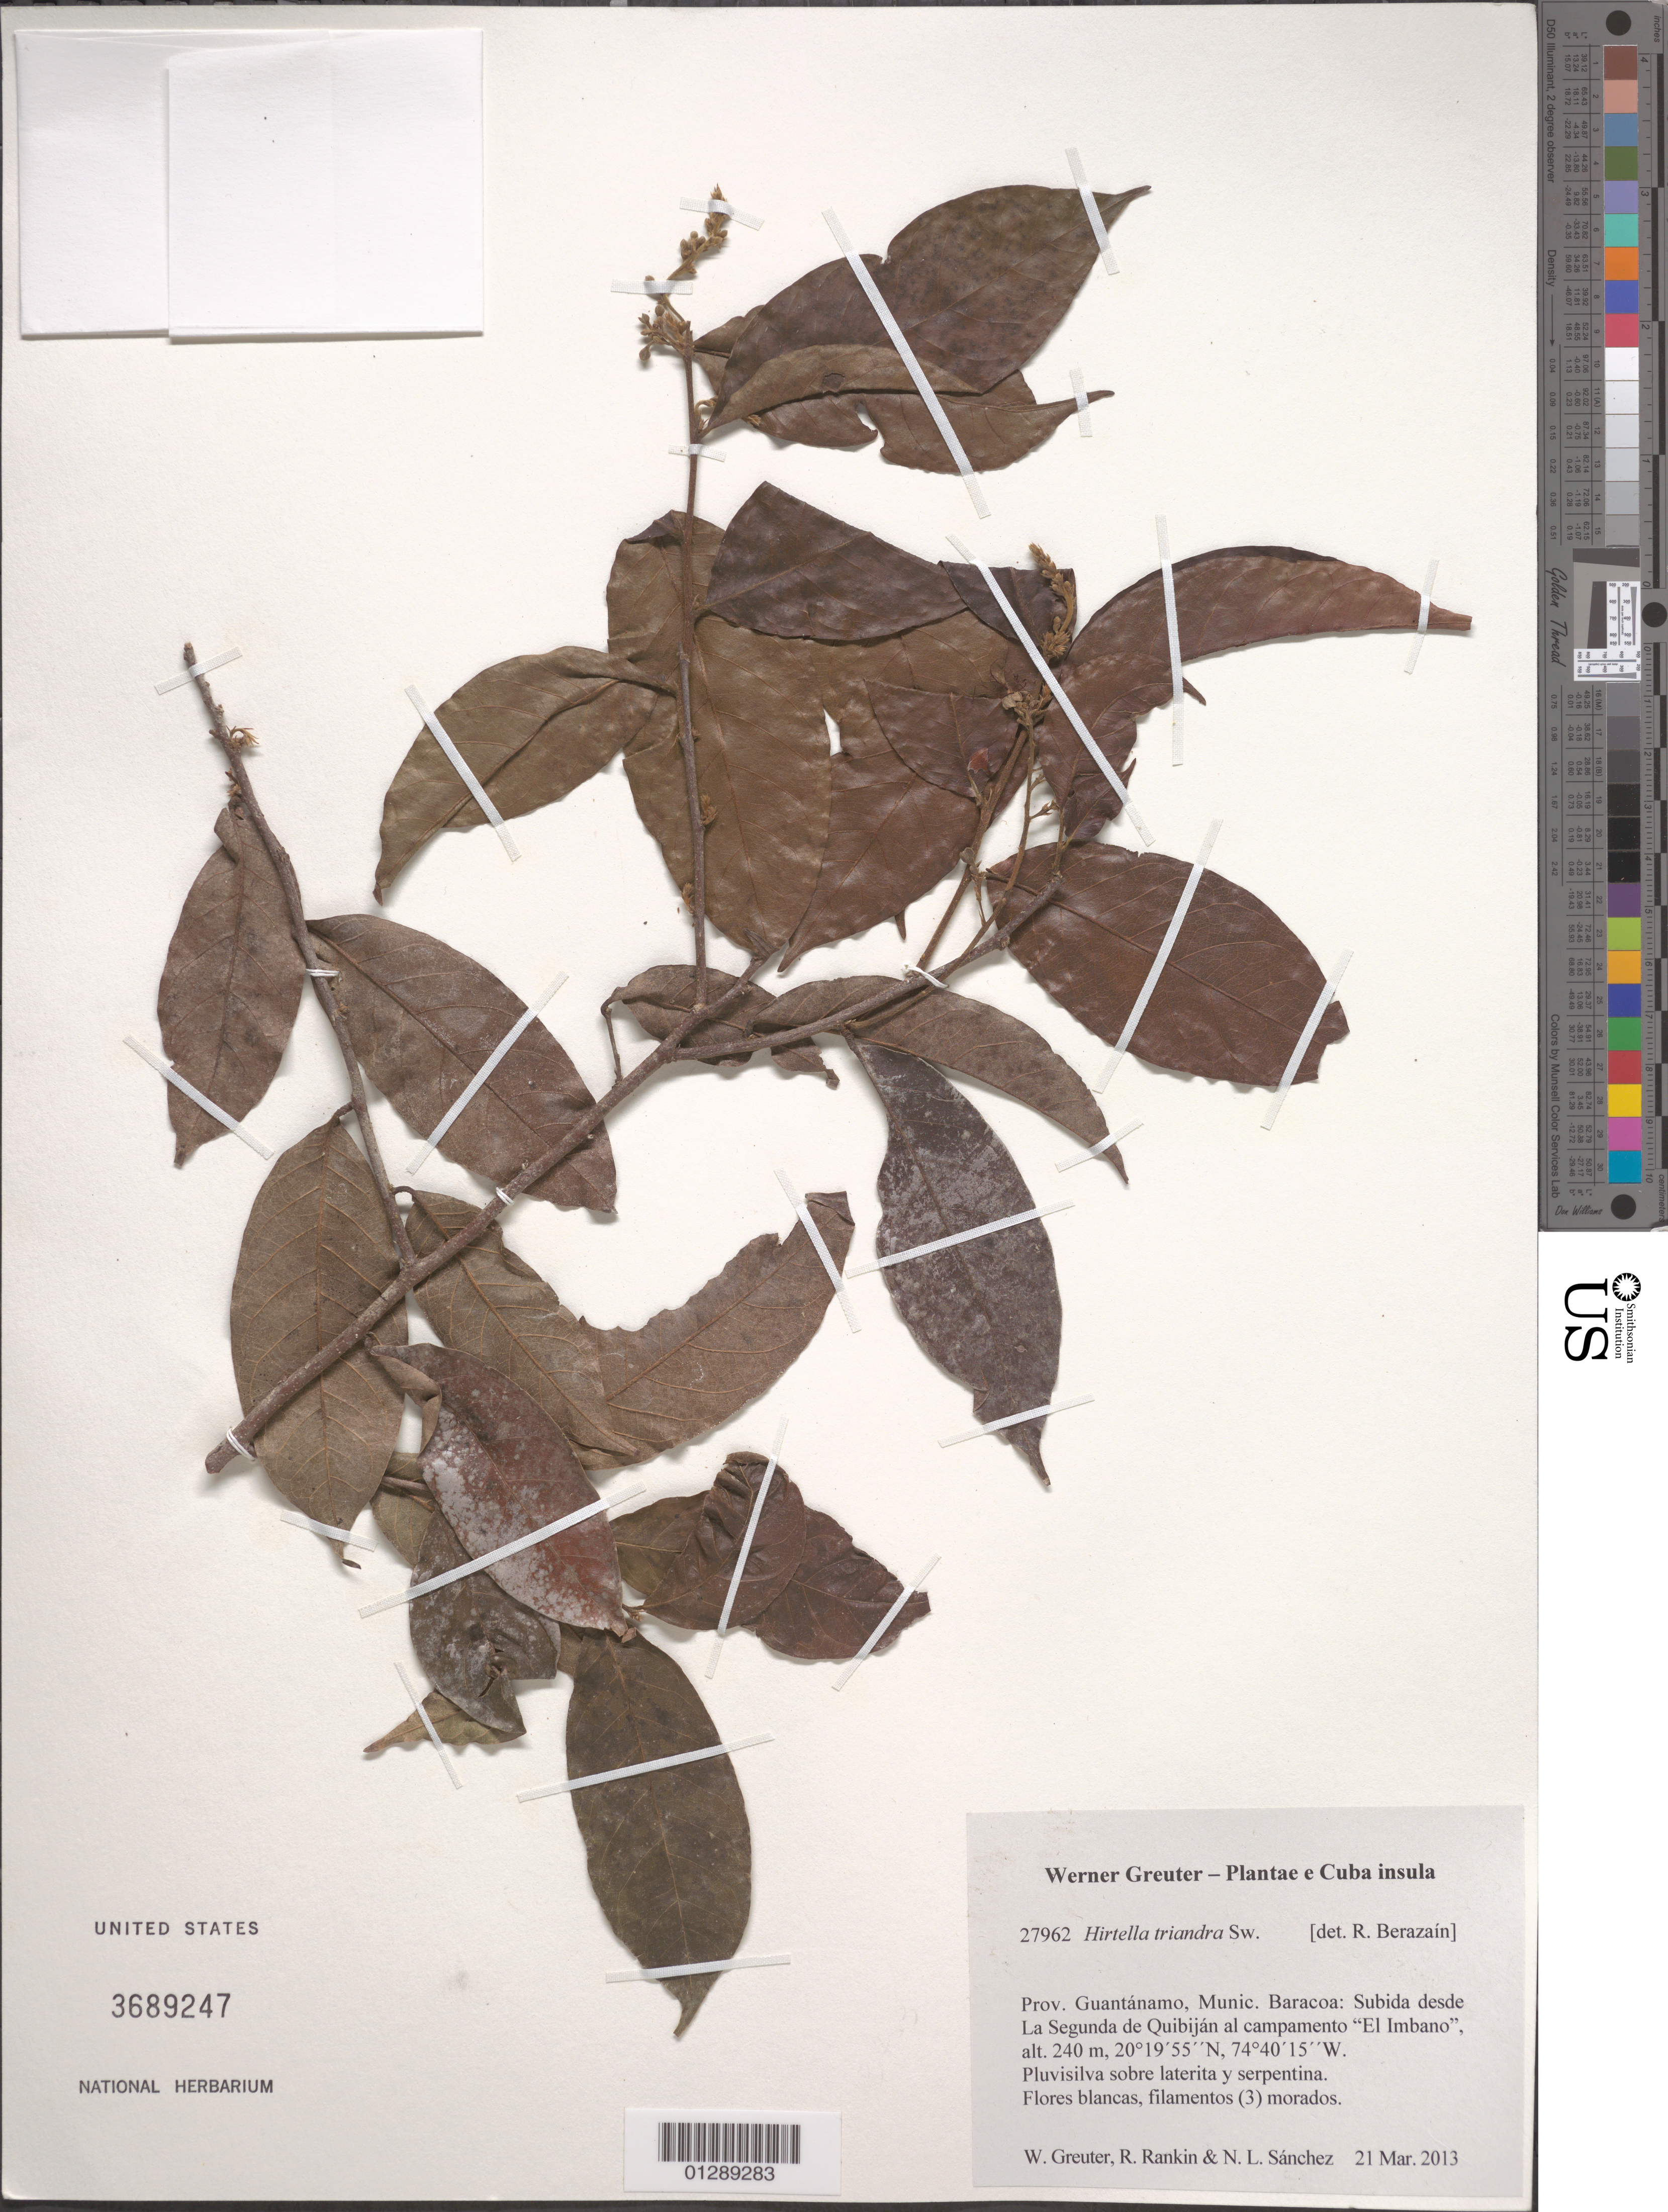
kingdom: Plantae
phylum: Tracheophyta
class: Magnoliopsida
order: Malpighiales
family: Chrysobalanaceae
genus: Hirtella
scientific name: Hirtella triandra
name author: Sw.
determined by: Berazaín, R.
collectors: W. R. Greuter, R. Rankin Rodriguez & N. Sanchez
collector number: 27962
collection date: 2013-03-21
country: Cuba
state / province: Guantanamo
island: Cuba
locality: Munic. Baracoa: Subida desde La Segunda de Quibiján al campamento "El Imbano".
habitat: Pluvisilva sobre laterita y serpentina.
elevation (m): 240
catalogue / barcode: US 3689247